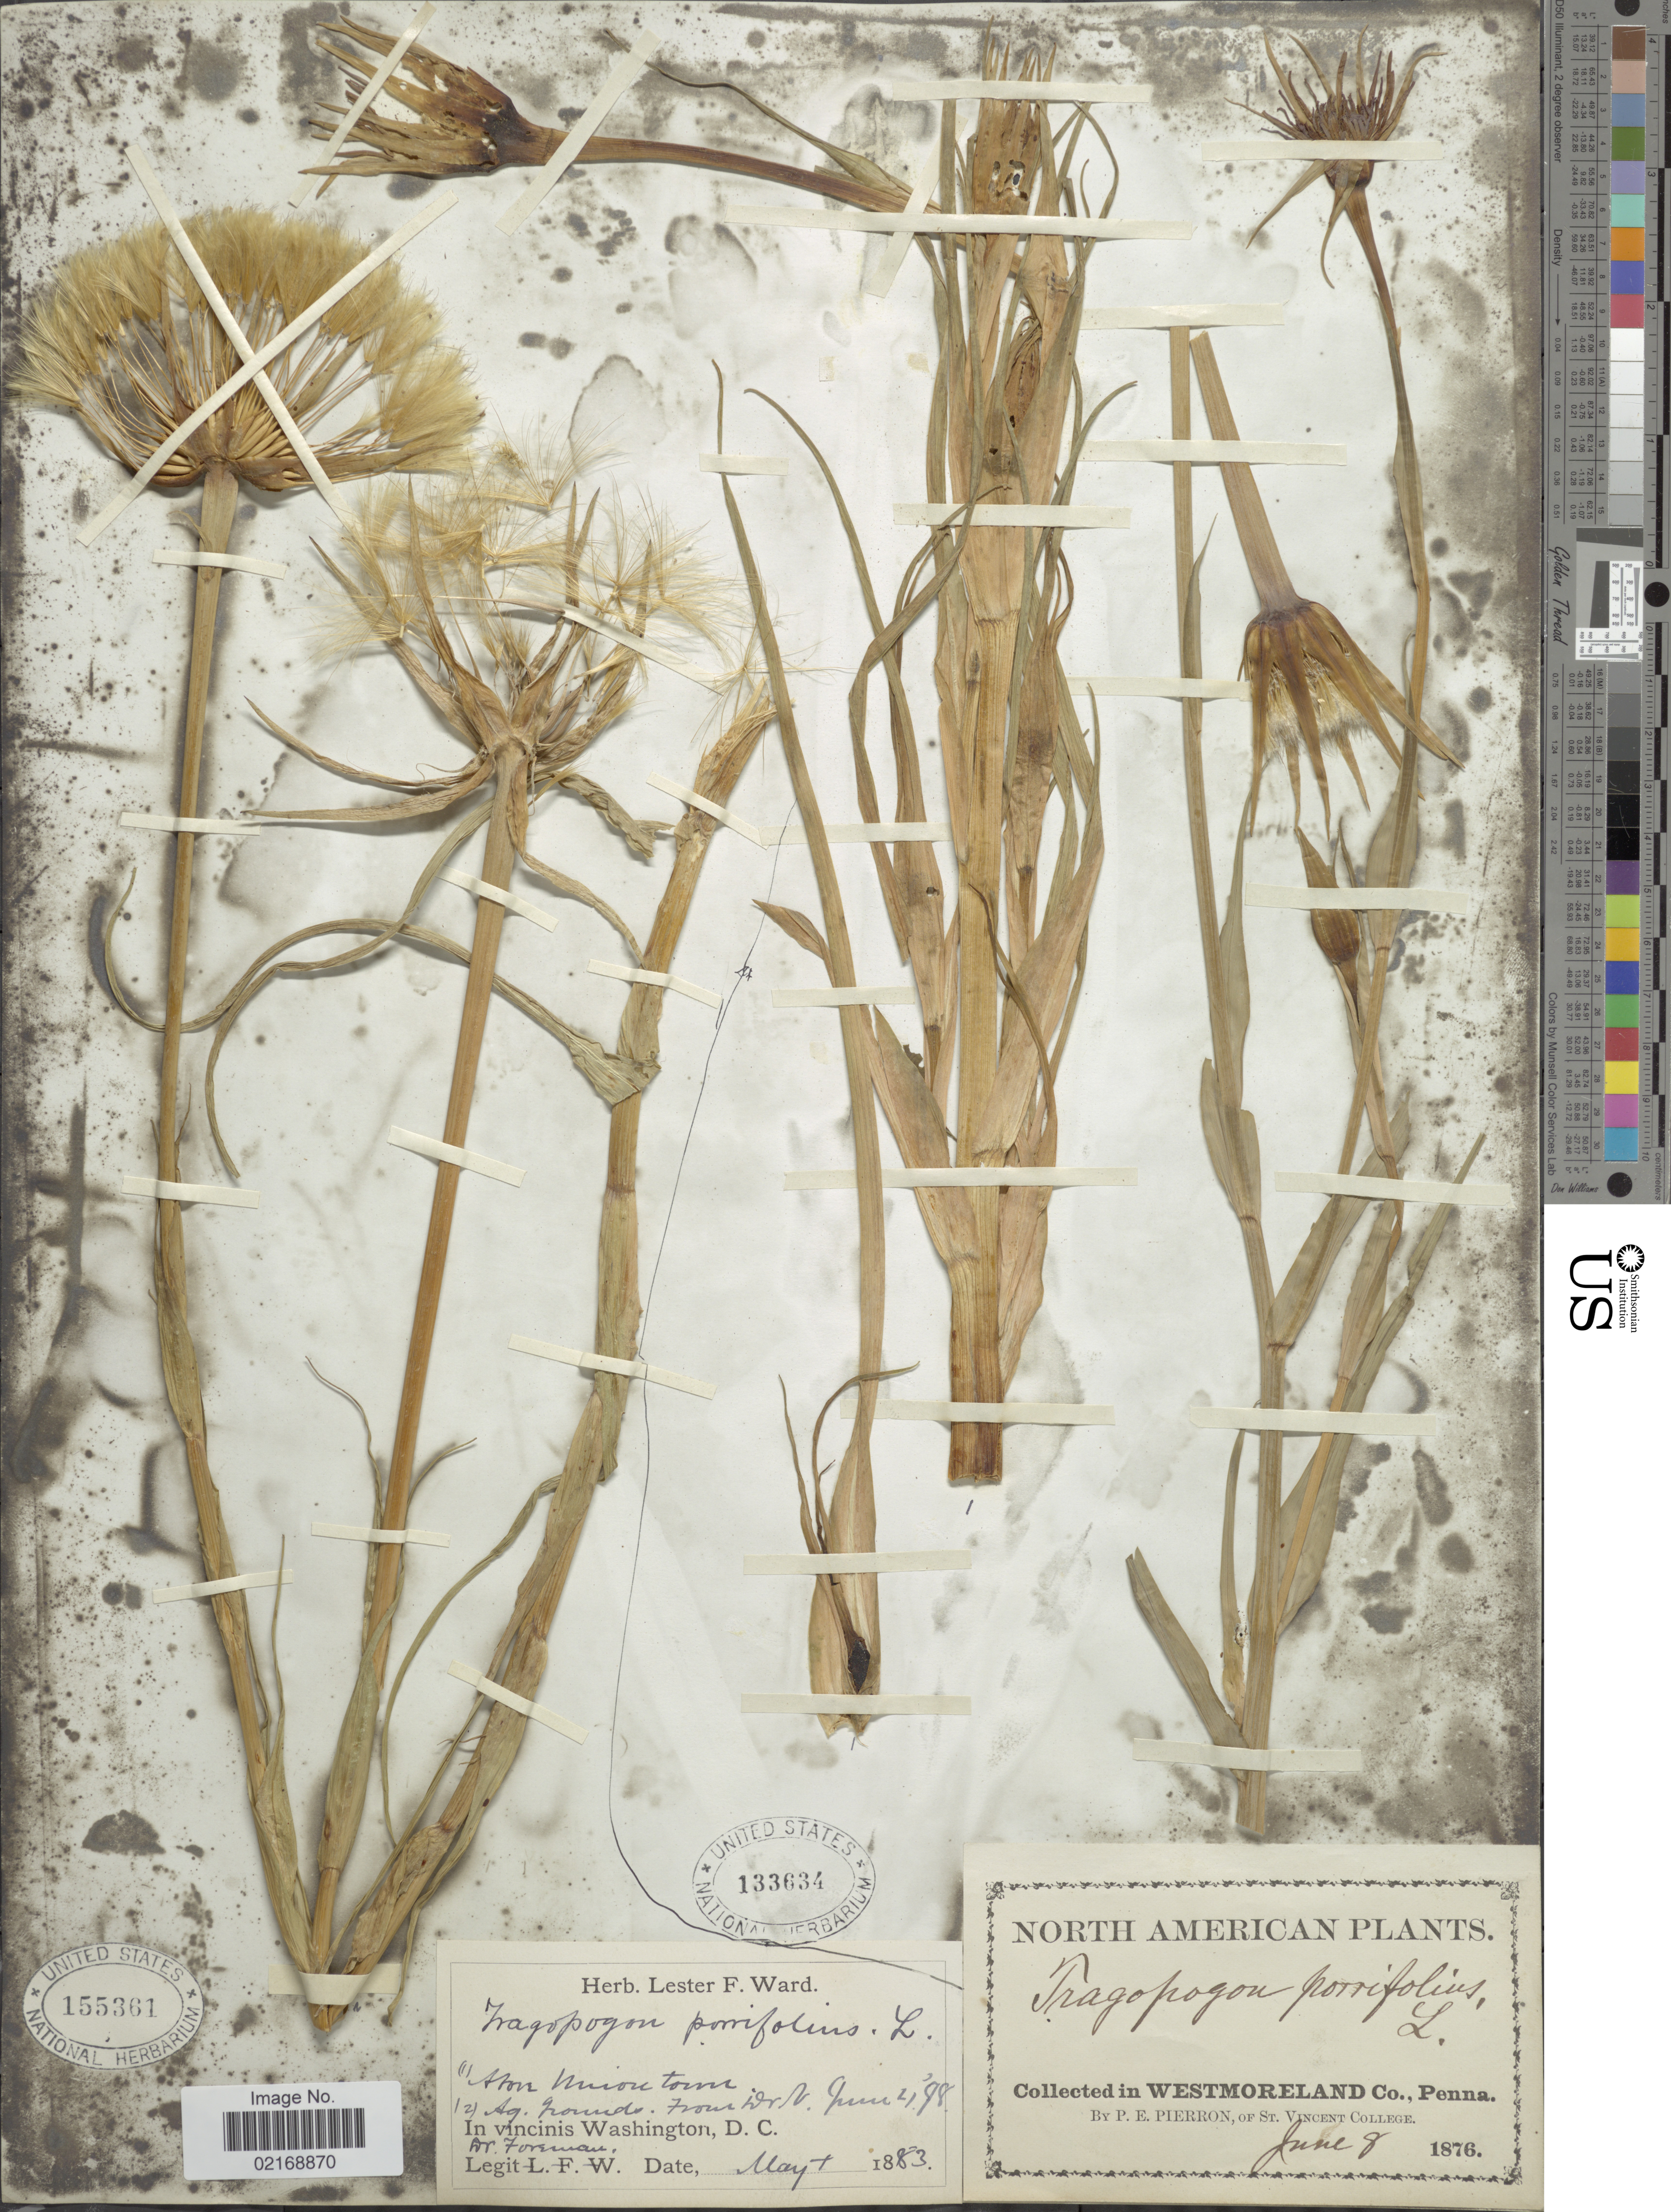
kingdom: Plantae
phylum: Tracheophyta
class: Magnoliopsida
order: Asterales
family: Asteraceae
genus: Tragopogon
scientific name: Tragopogon porrifolius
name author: L.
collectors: -. Foreman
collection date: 1888-06-04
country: United States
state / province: District of Columbia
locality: In vicinis Washington, D. C. Hour Union town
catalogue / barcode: US 155361-2